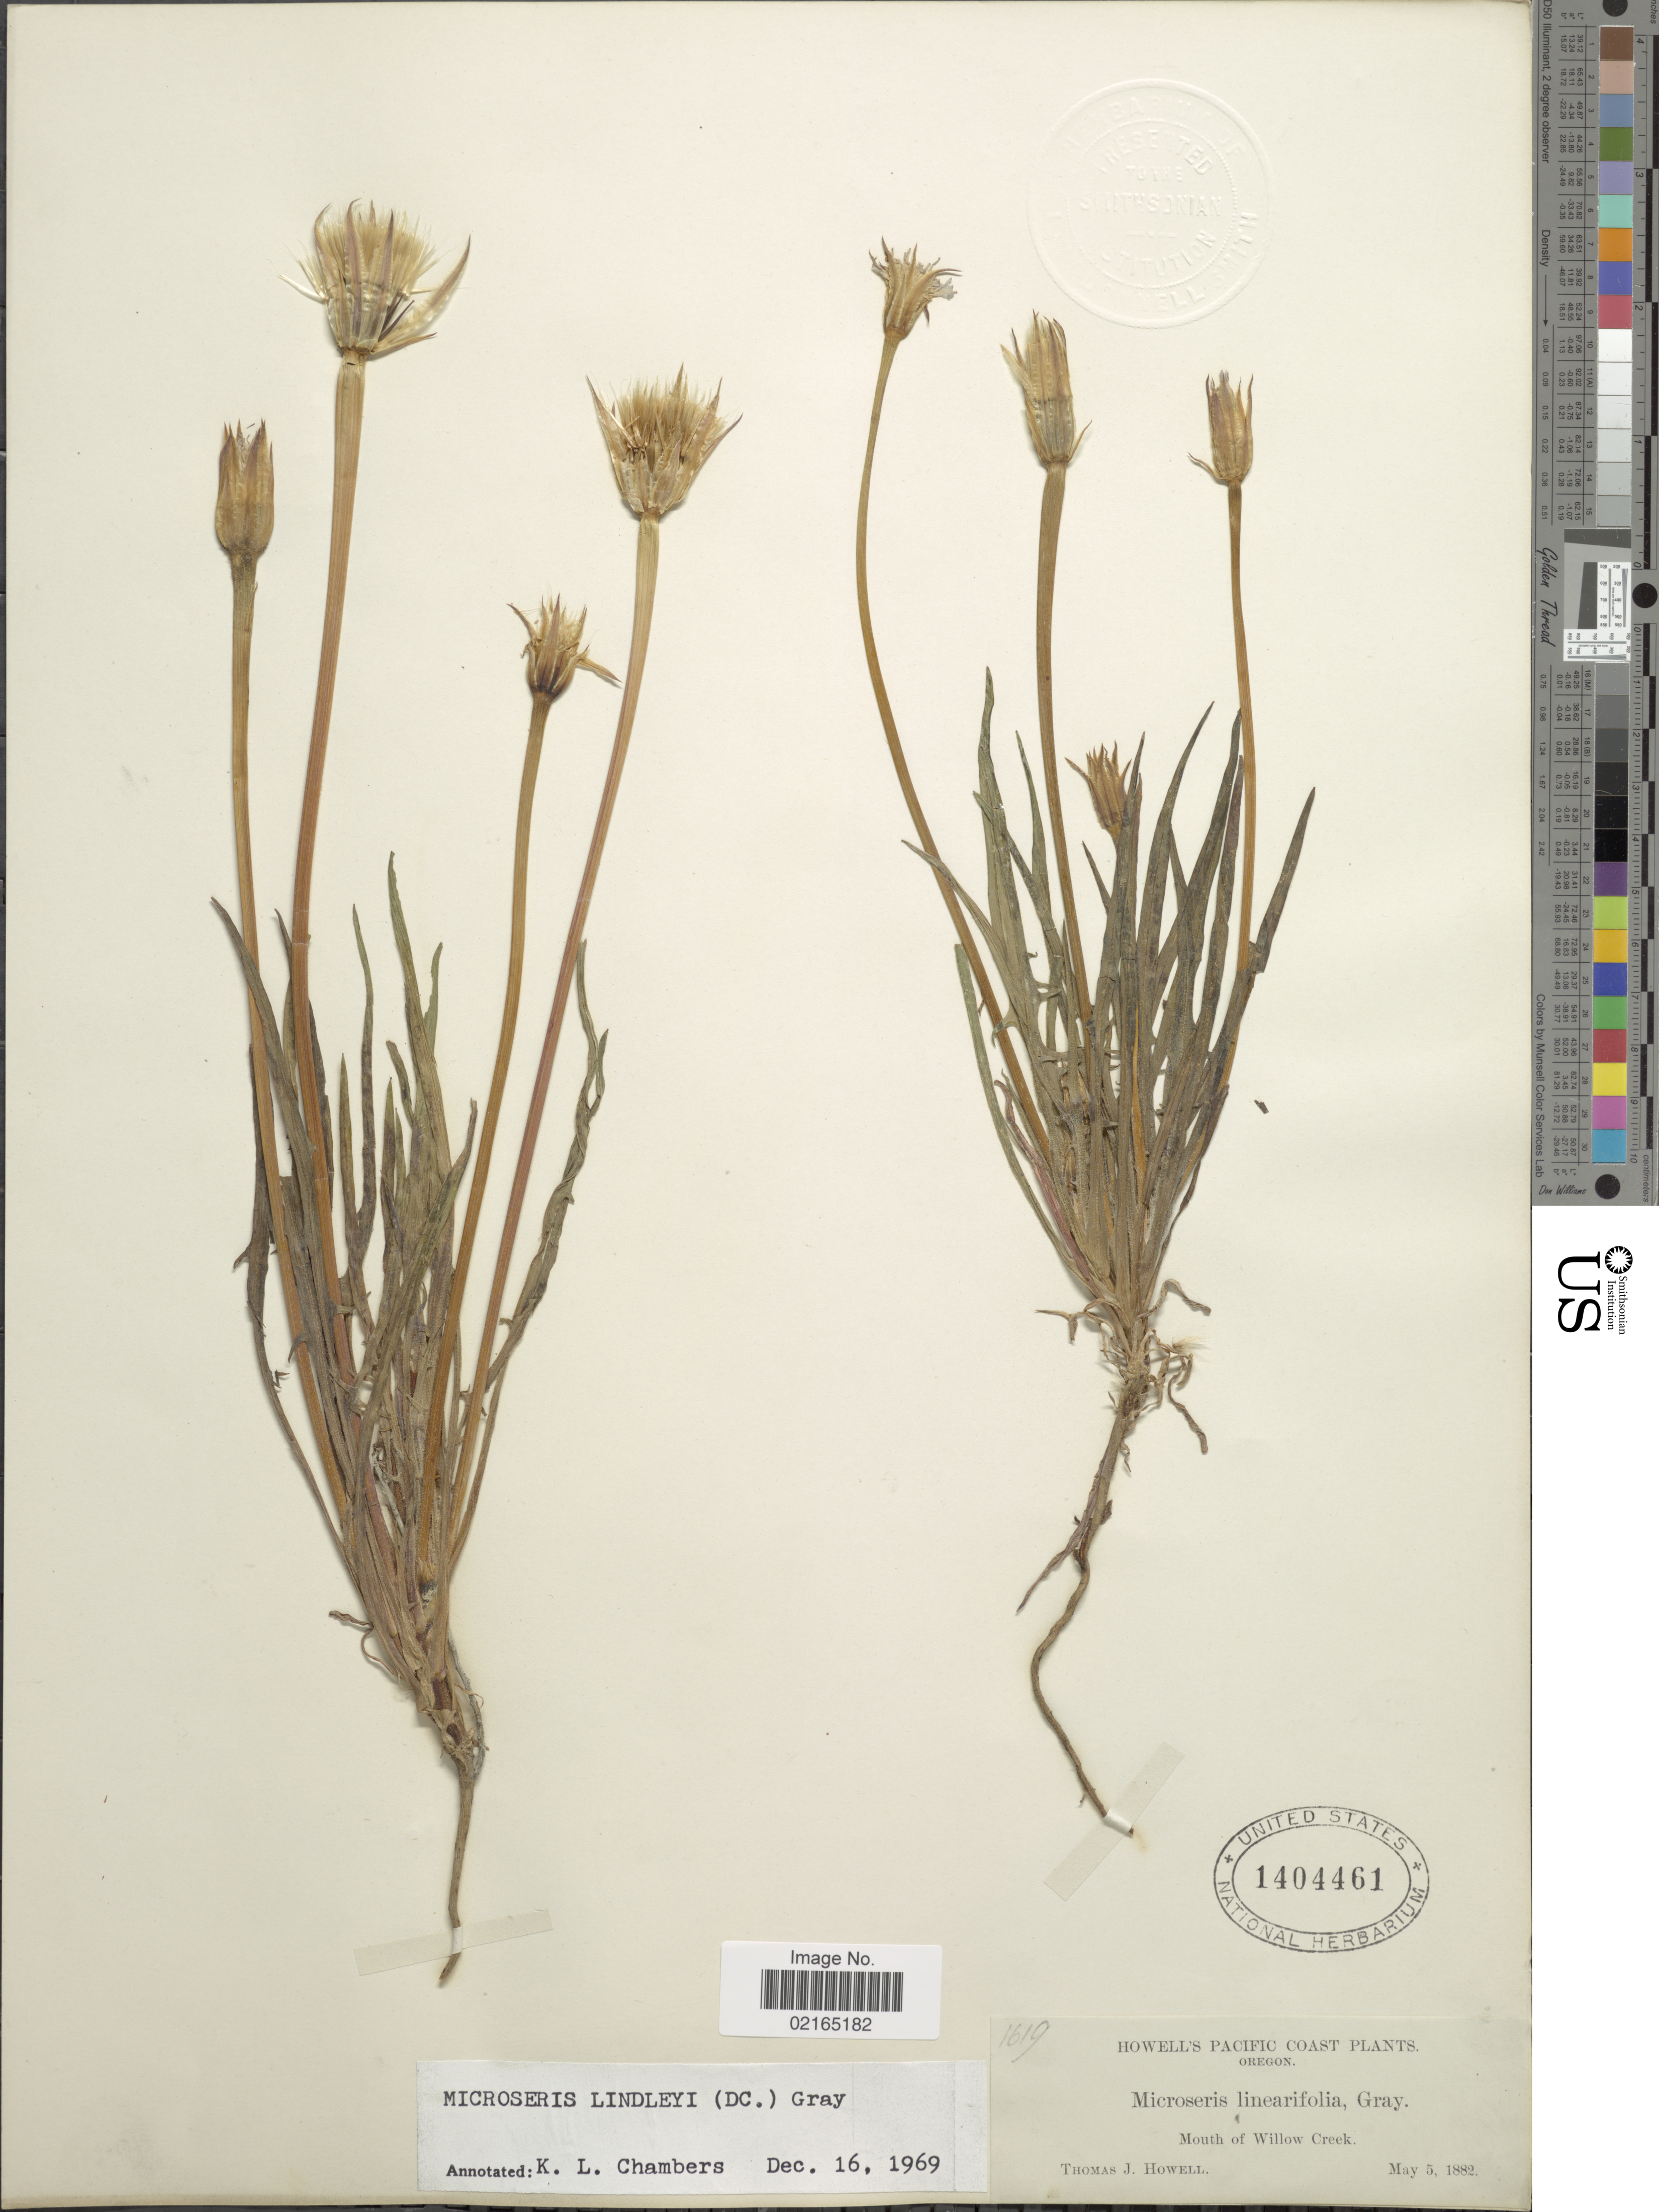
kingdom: Plantae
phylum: Tracheophyta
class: Magnoliopsida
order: Asterales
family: Asteraceae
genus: Uropappus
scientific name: Uropappus lindleyi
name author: (DC.) Nutt.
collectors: T. J. Howell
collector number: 1619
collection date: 1882-05-05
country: United States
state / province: Oregon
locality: Pacific Coast, Mouth of Willow Creek.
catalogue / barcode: US 1404461